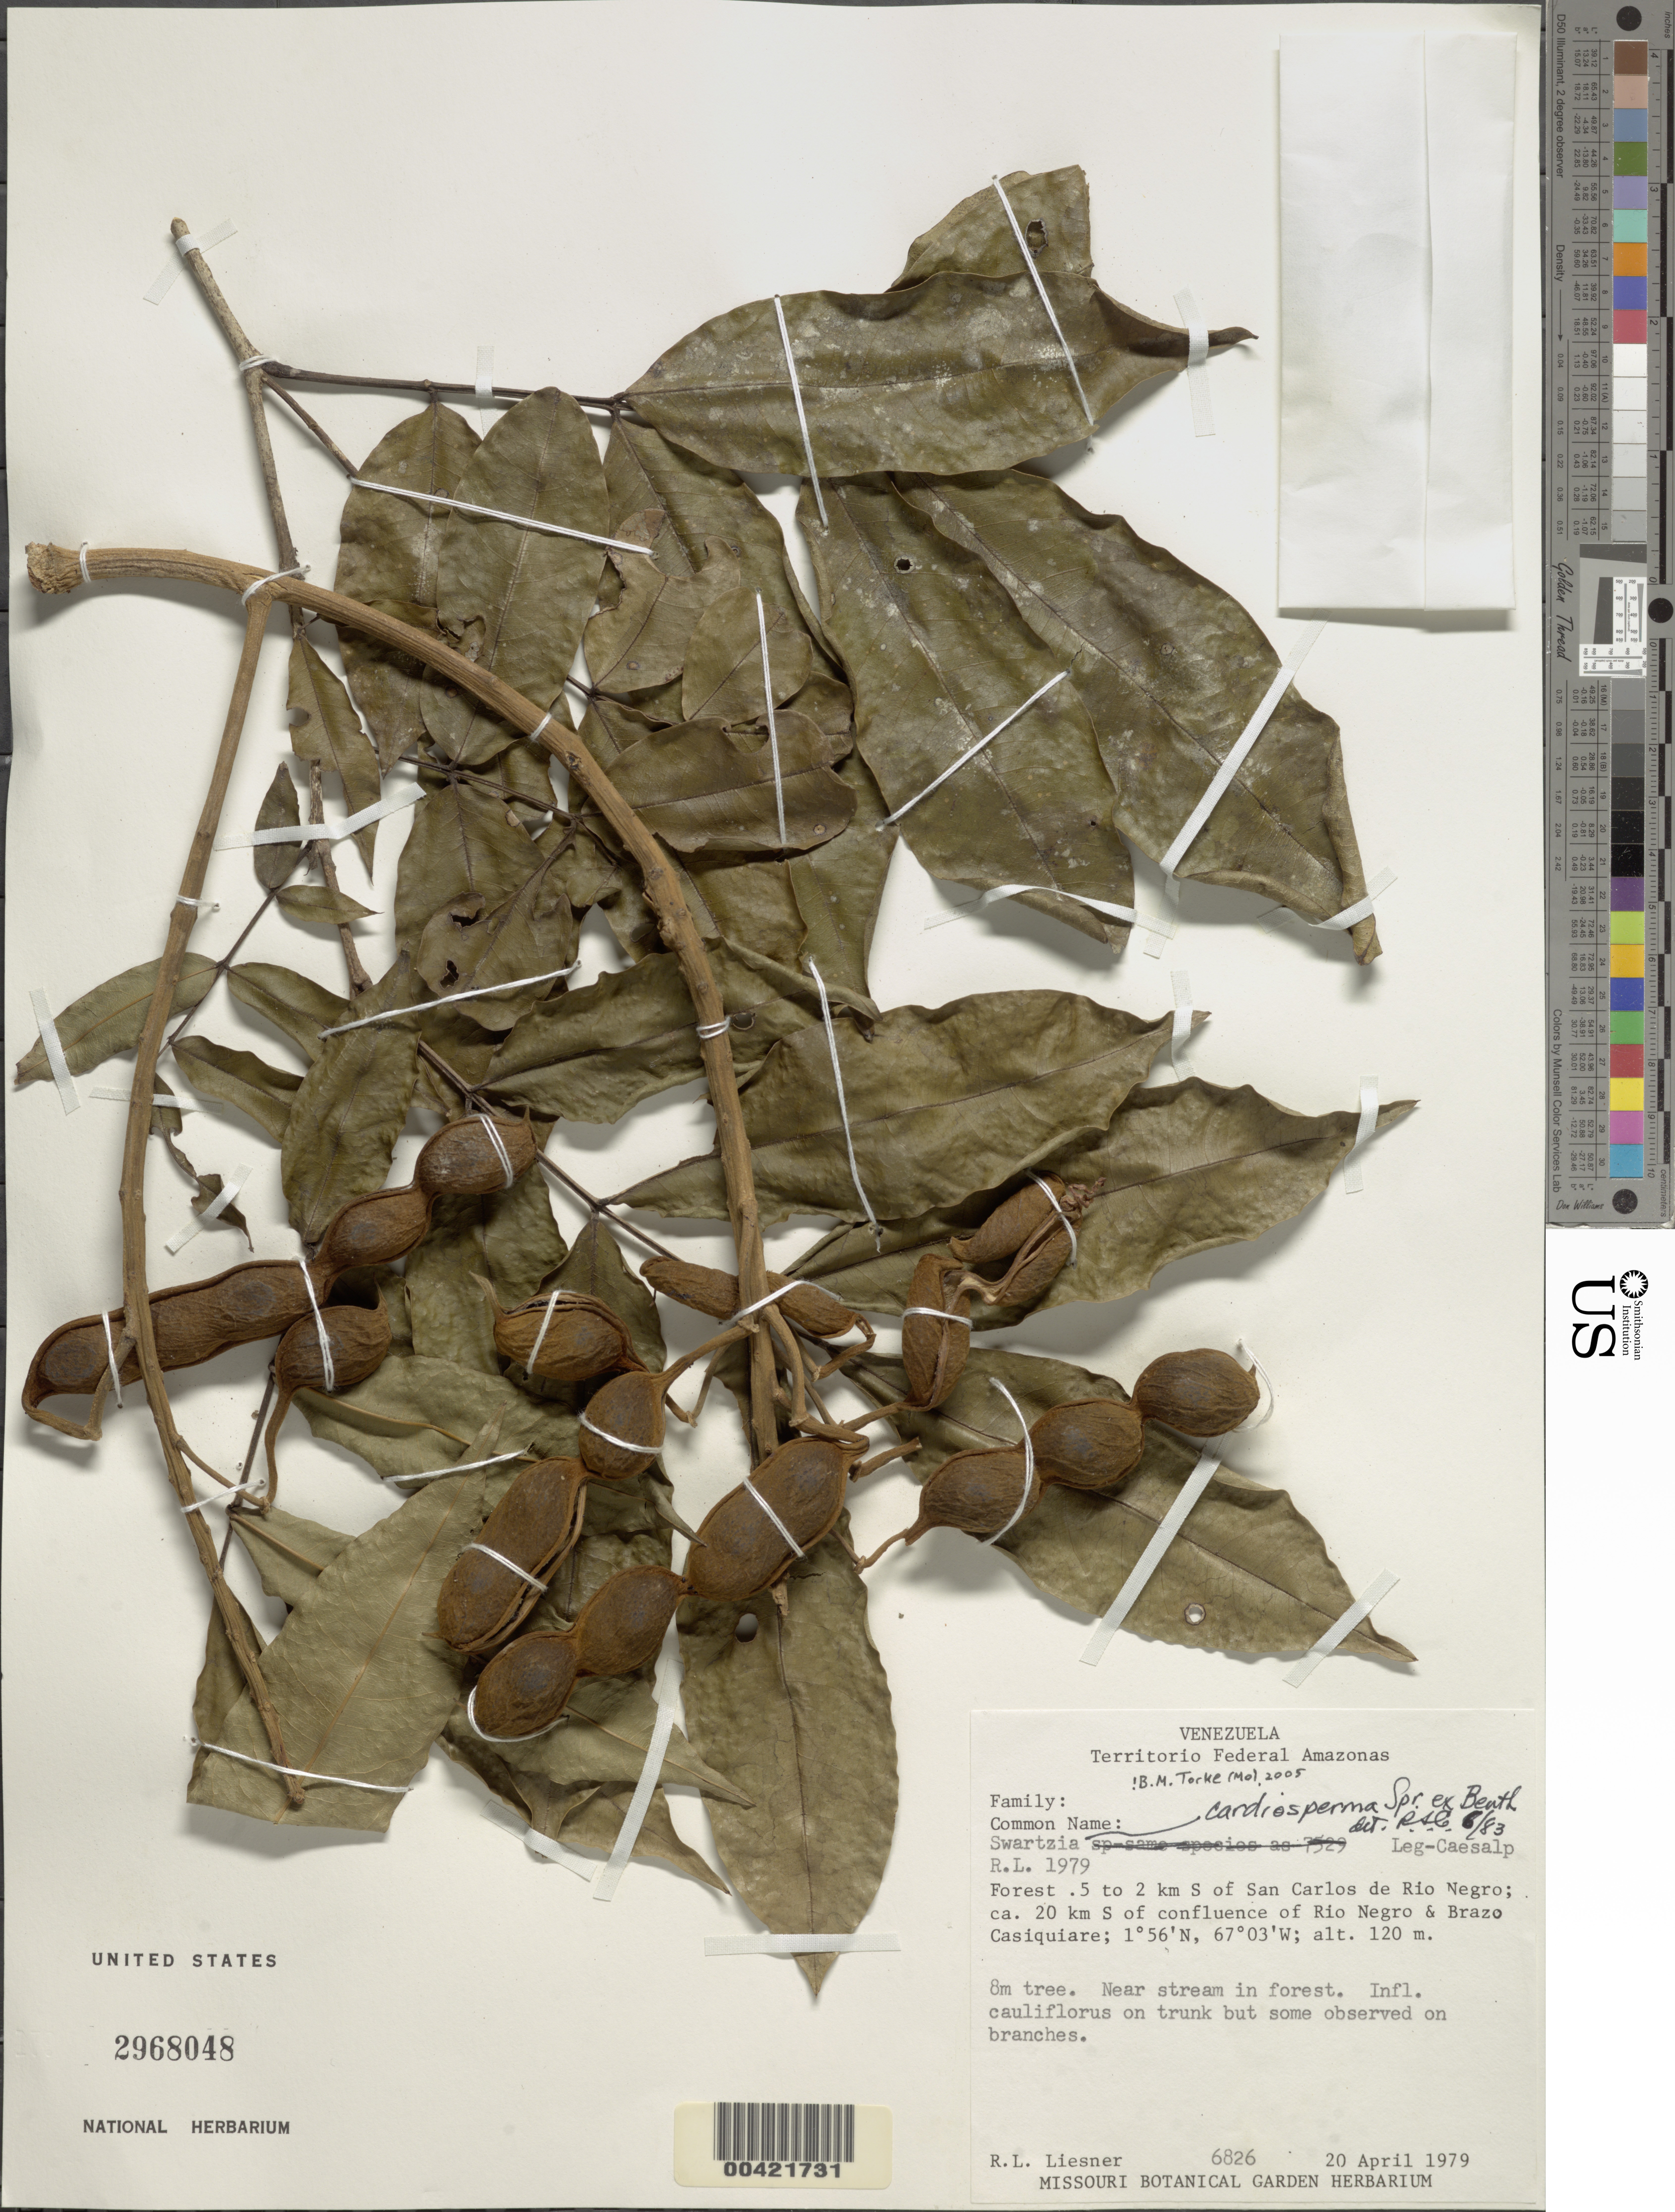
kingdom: Plantae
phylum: Tracheophyta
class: Magnoliopsida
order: Fabales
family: Fabaceae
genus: Swartzia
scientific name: Swartzia cardiosperma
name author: Spruce ex Benth.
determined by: Cowan, R. S.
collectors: R. L. Liesner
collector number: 6826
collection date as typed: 20 Apr 1979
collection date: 1979-04-20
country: Venezuela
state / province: Amazonas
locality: San carlos de rio negro; 0.5-2 km s of; 20 km s of confluence of rio negro and brazo casiquiare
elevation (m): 120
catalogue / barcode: US 2968048